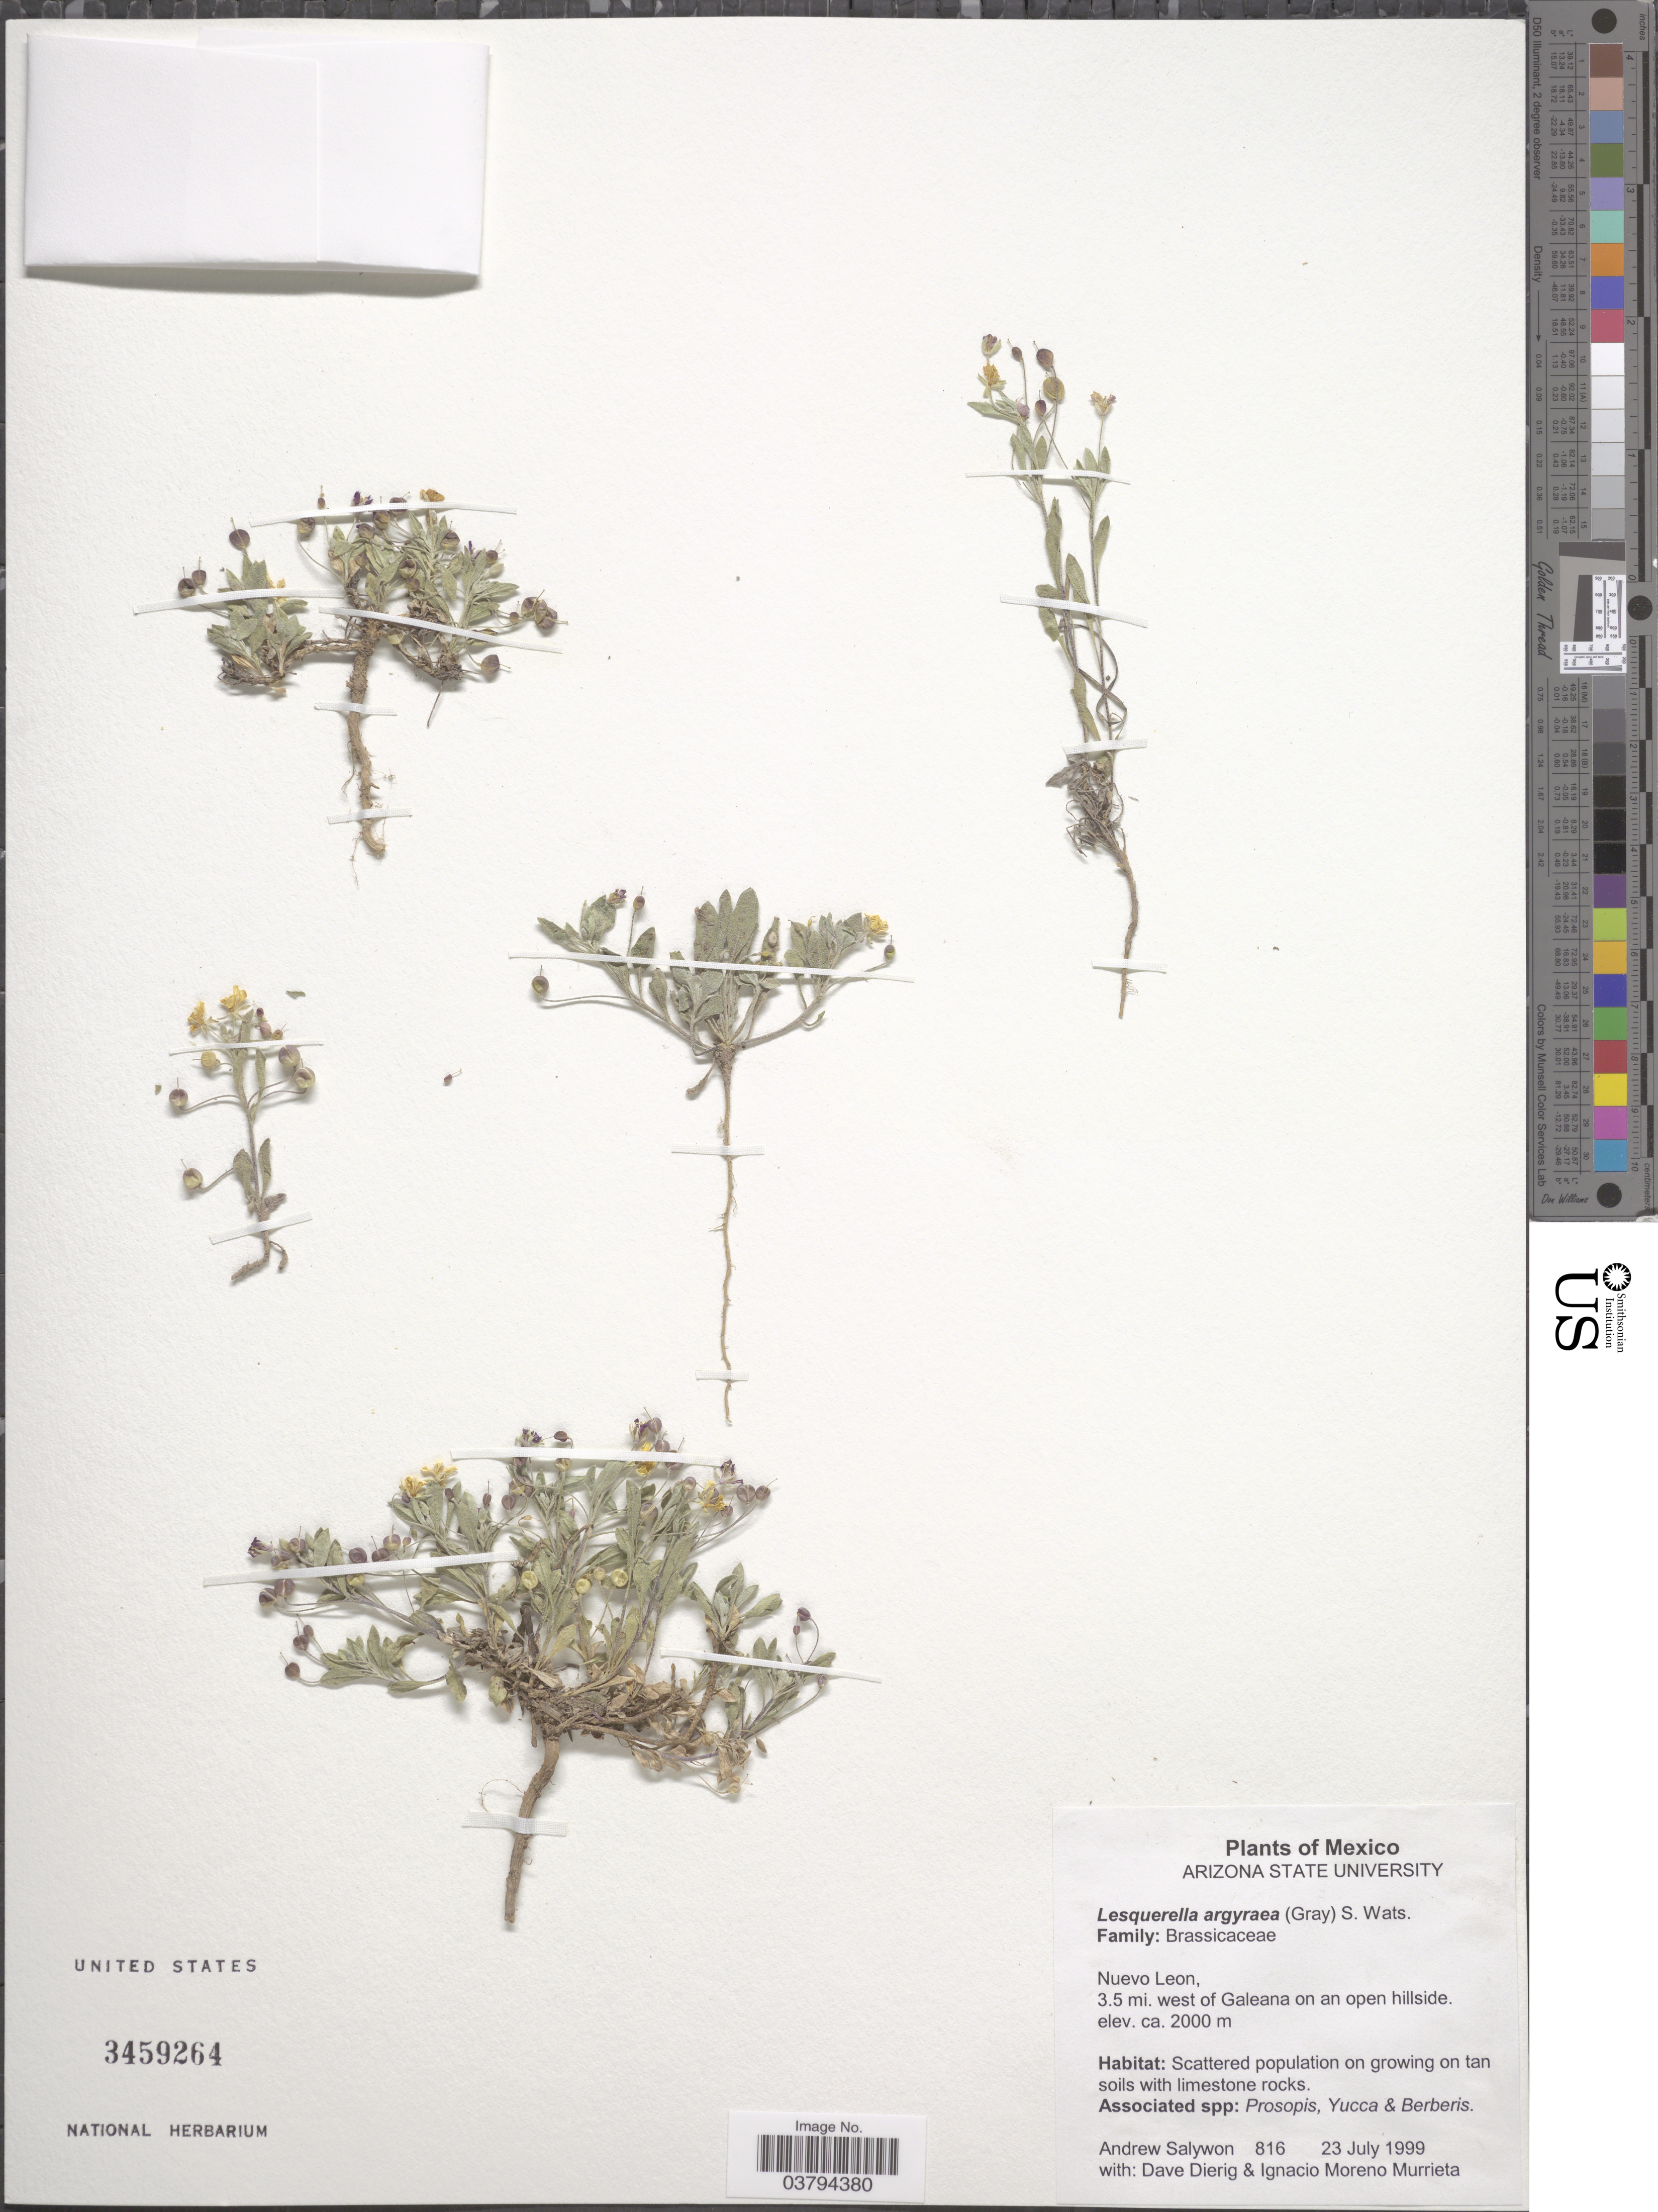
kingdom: Plantae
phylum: Tracheophyta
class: Magnoliopsida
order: Brassicales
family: Brassicaceae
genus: Lesquerella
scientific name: Lesquerella argyraea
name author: (A. Gray) S. Watson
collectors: A. M. Salywon, D. Dierig & I. Murrieta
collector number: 816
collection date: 1999-07-23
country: Mexico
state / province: Nuevo León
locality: Nuevo Leon, 3.5 mi. west of Galeana on an open hillside.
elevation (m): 2000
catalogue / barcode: US 3459264